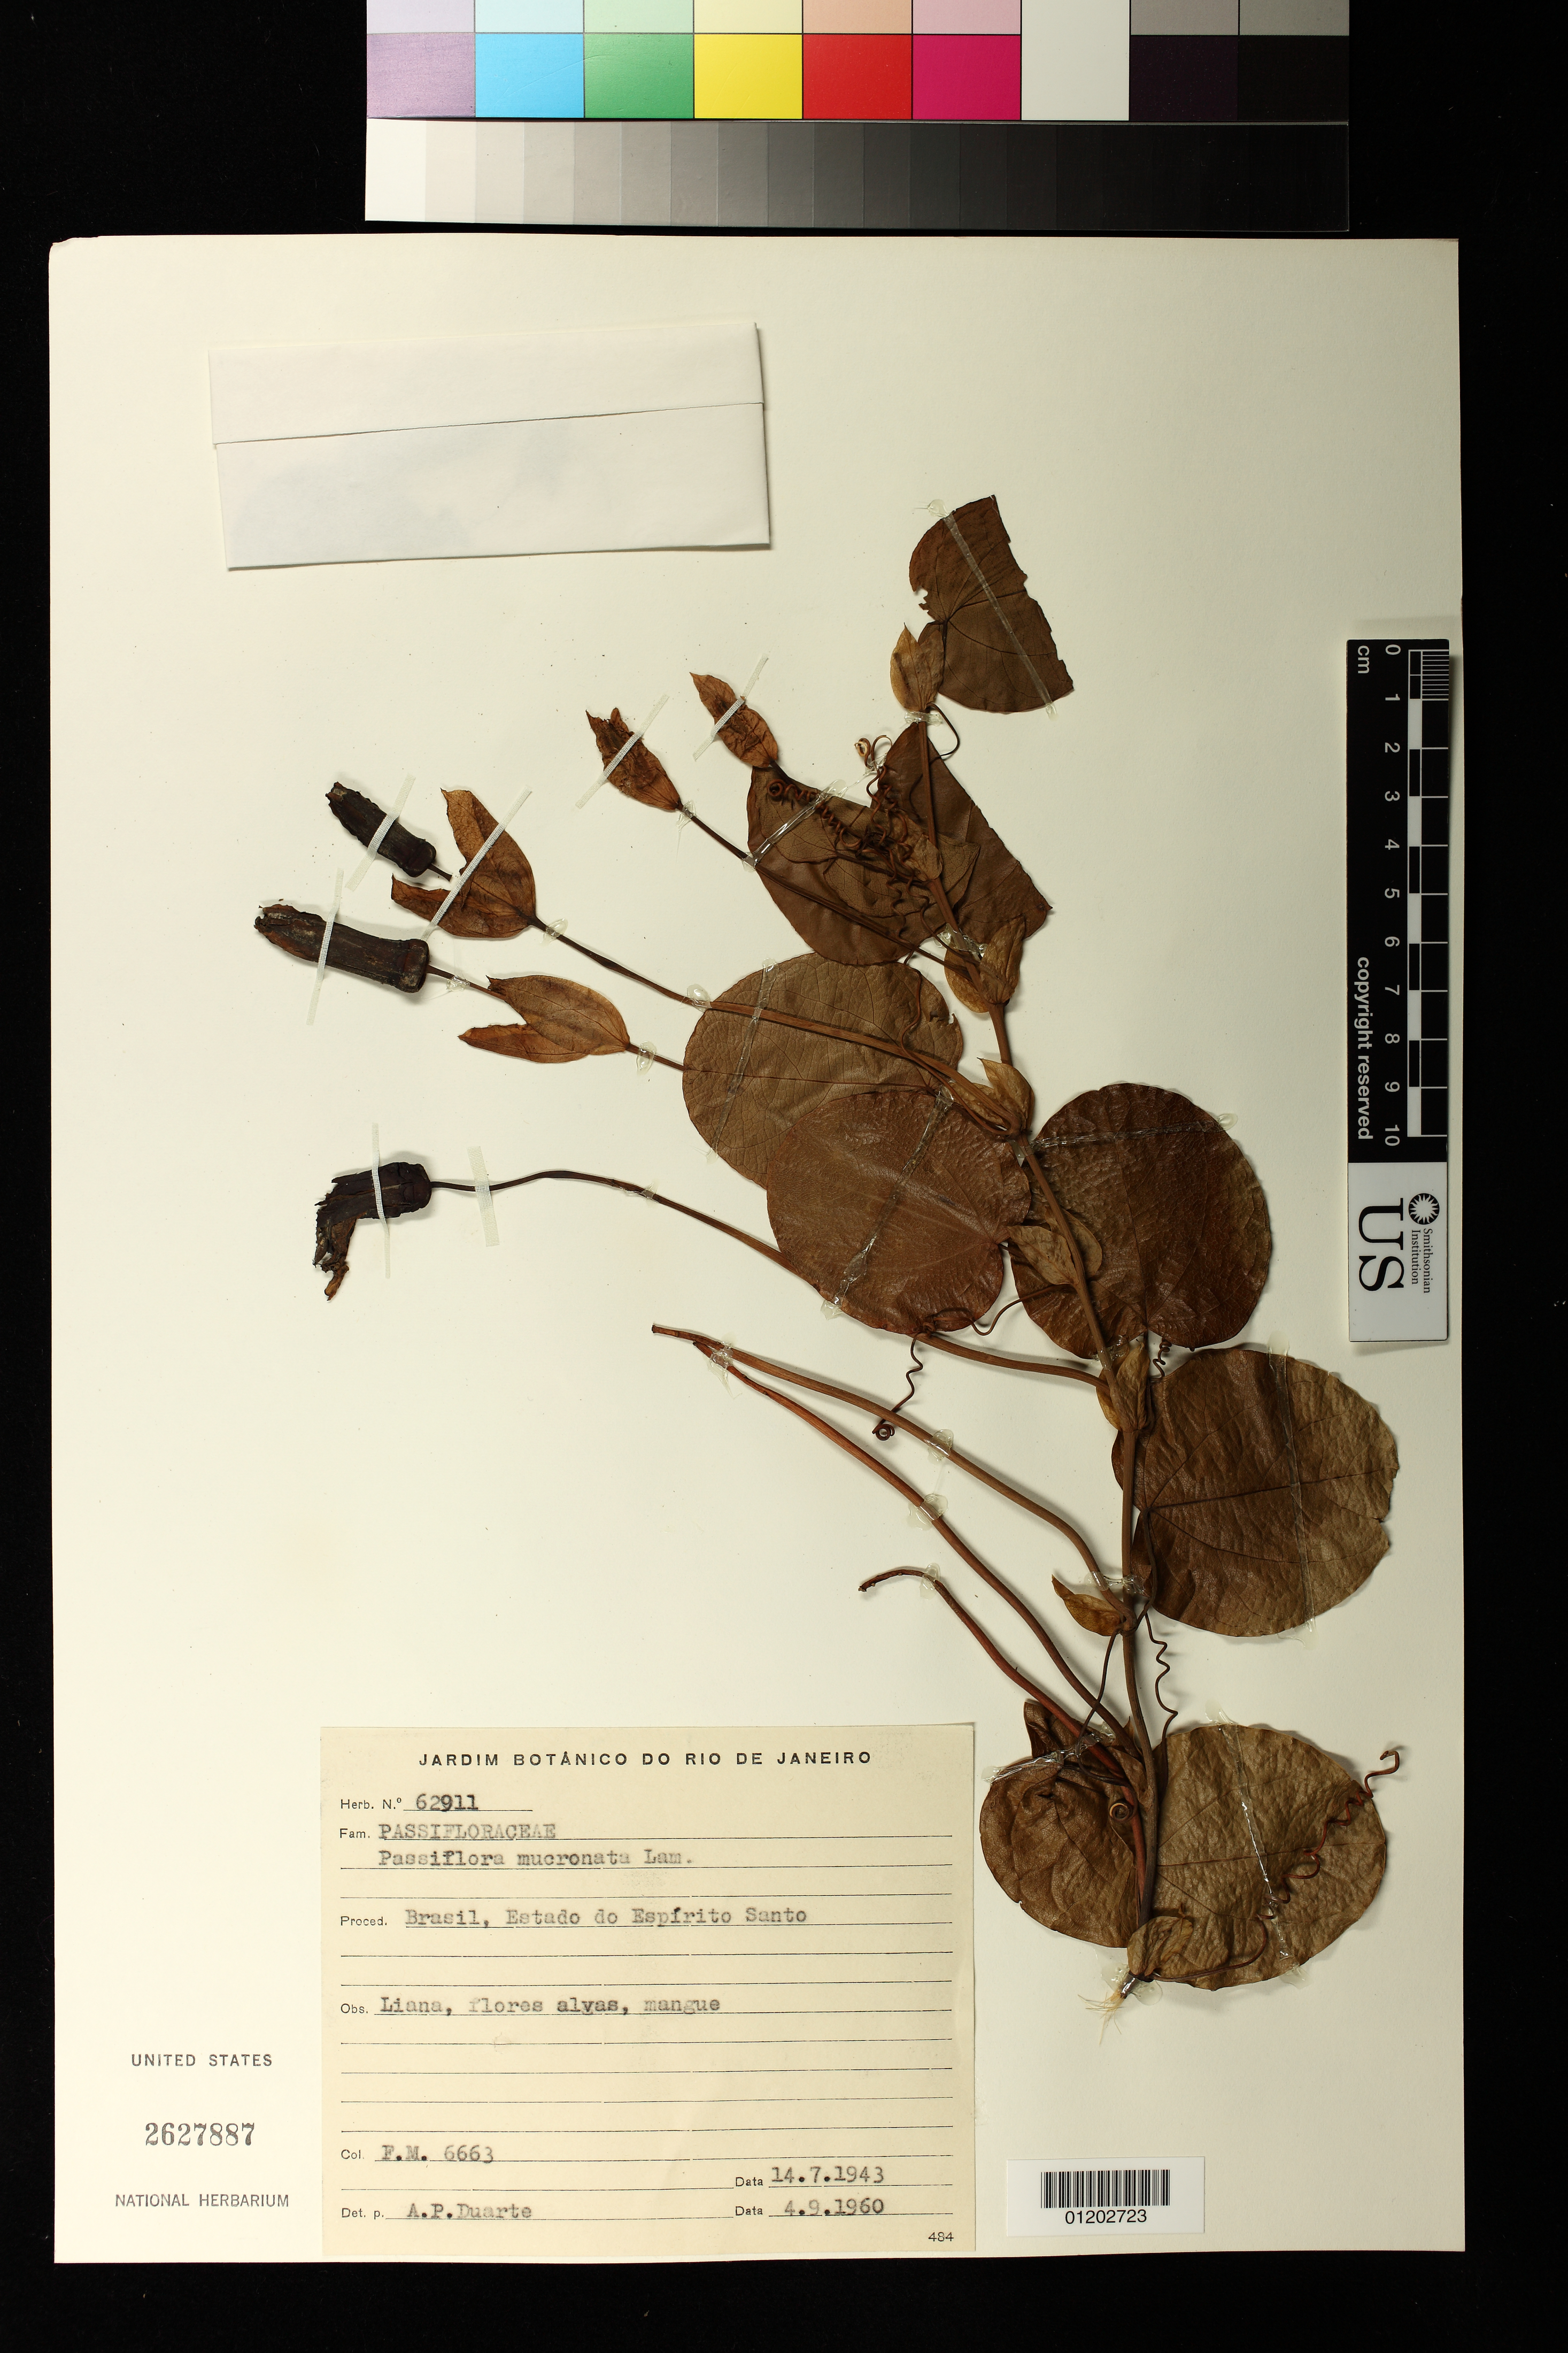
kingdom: Plantae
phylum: Tracheophyta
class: Magnoliopsida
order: Malpighiales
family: Passifloraceae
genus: Passiflora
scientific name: Passiflora mucronata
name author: Sessé & Moc.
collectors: A. Duarte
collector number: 62911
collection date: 1943-07-14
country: Brazil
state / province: Espirito Santo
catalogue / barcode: US 2627887